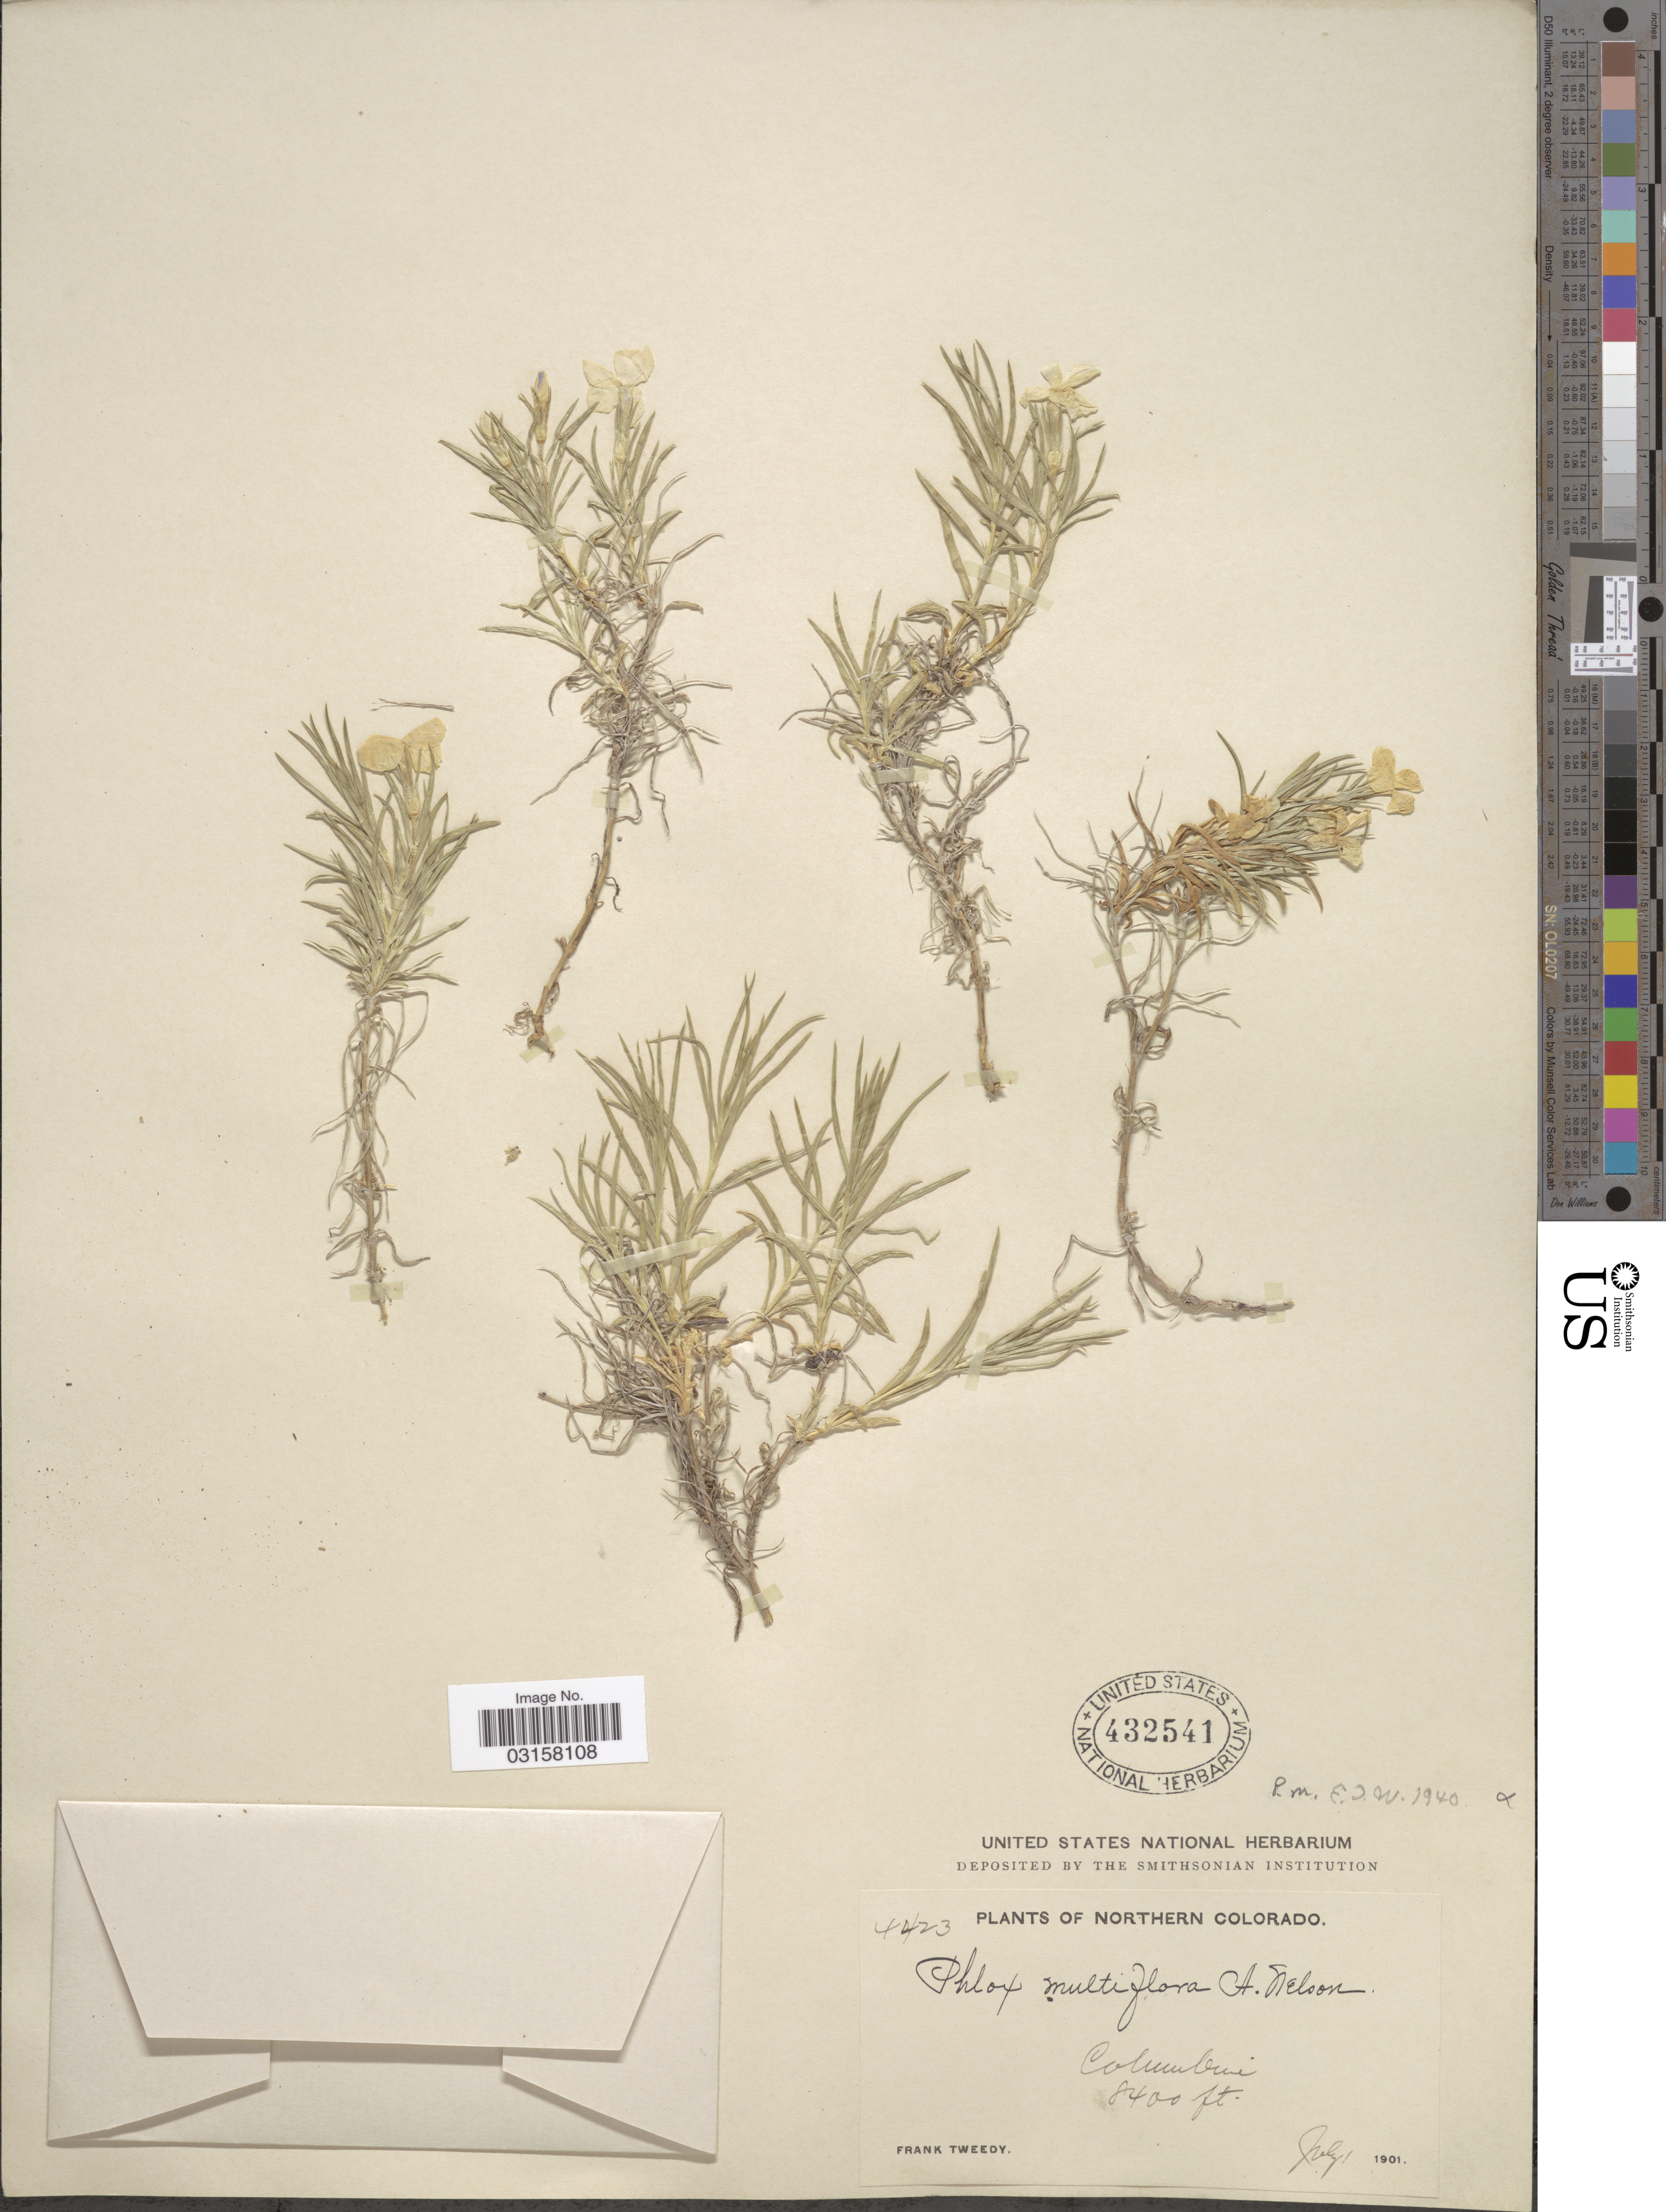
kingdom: Plantae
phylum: Tracheophyta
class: Magnoliopsida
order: Ericales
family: Polemoniaceae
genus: Phlox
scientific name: Phlox multiflora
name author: A. Nelson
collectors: F. Tweedy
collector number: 4423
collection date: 1901-07-01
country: United States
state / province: Colorado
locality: Northern Colorado. Columbiae.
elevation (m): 2560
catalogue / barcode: US 432541